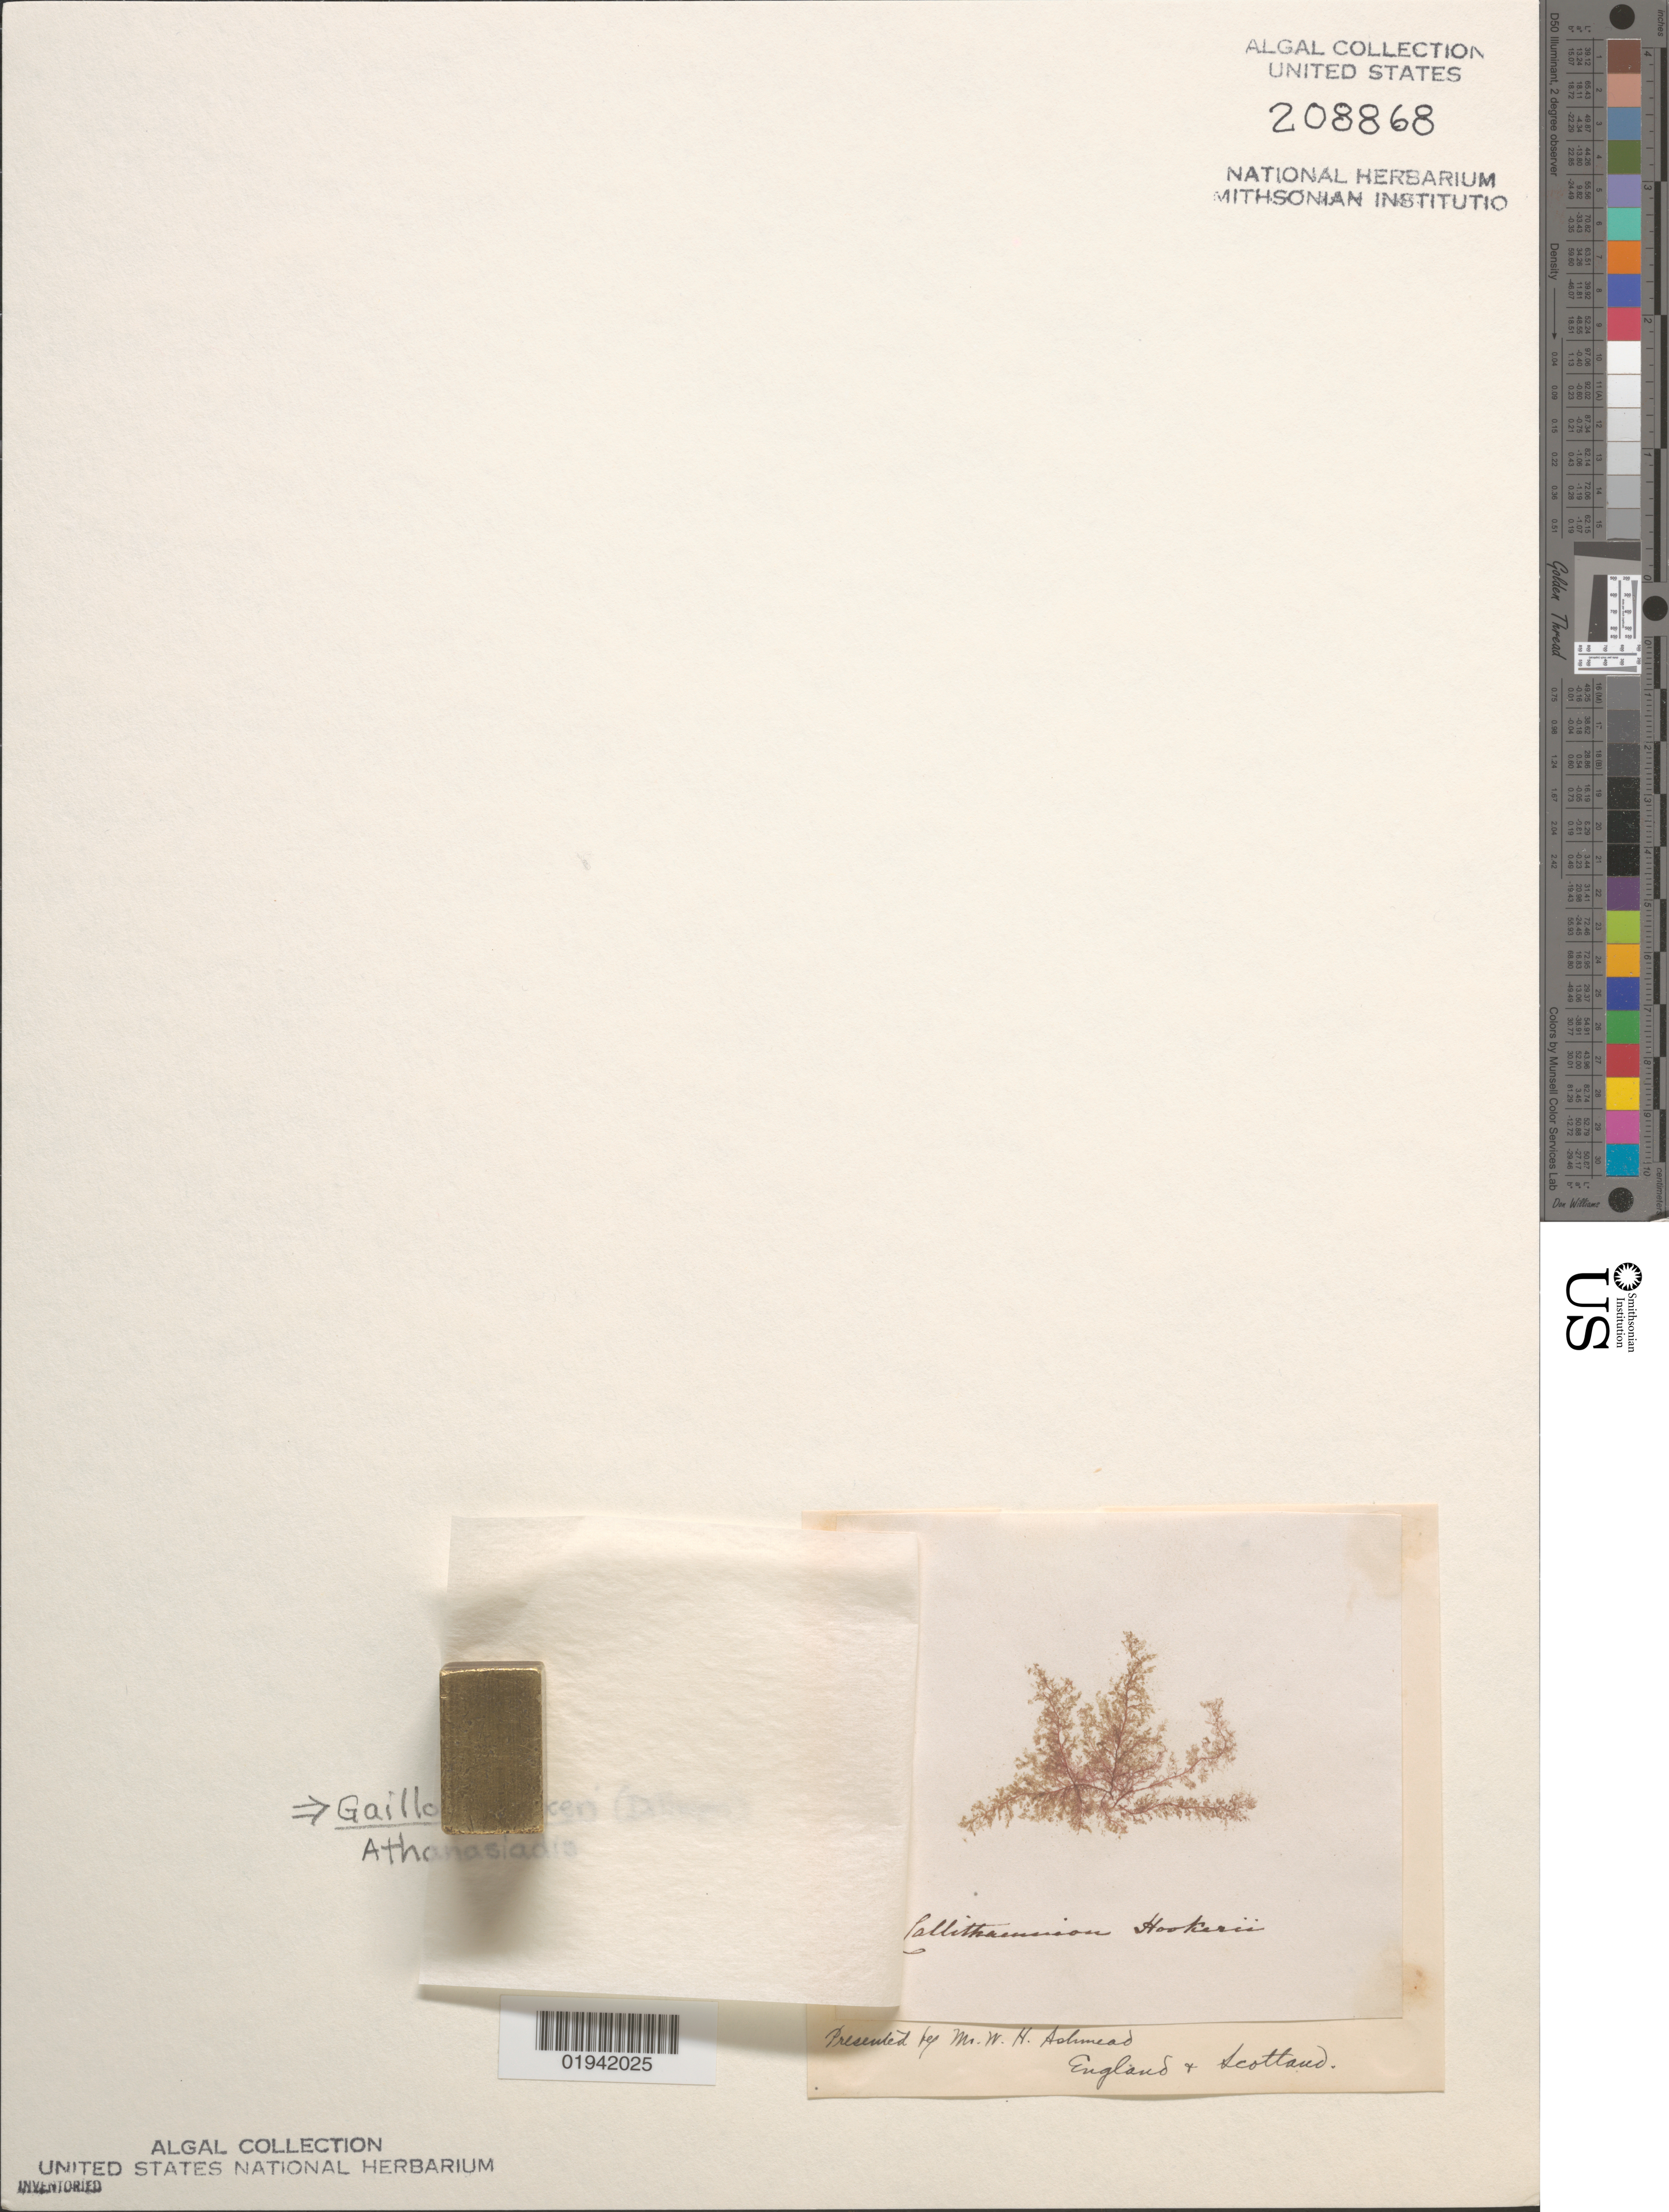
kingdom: Plantae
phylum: Rhodophyta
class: Florideophyceae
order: Ceramiales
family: Callithamniaceae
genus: Gaillona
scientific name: Gaillona hookeri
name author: (Dillwyn) A. Athanasiadis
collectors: W. Ashmead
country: United Kingdom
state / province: England / Scotland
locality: Coast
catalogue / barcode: US 208868